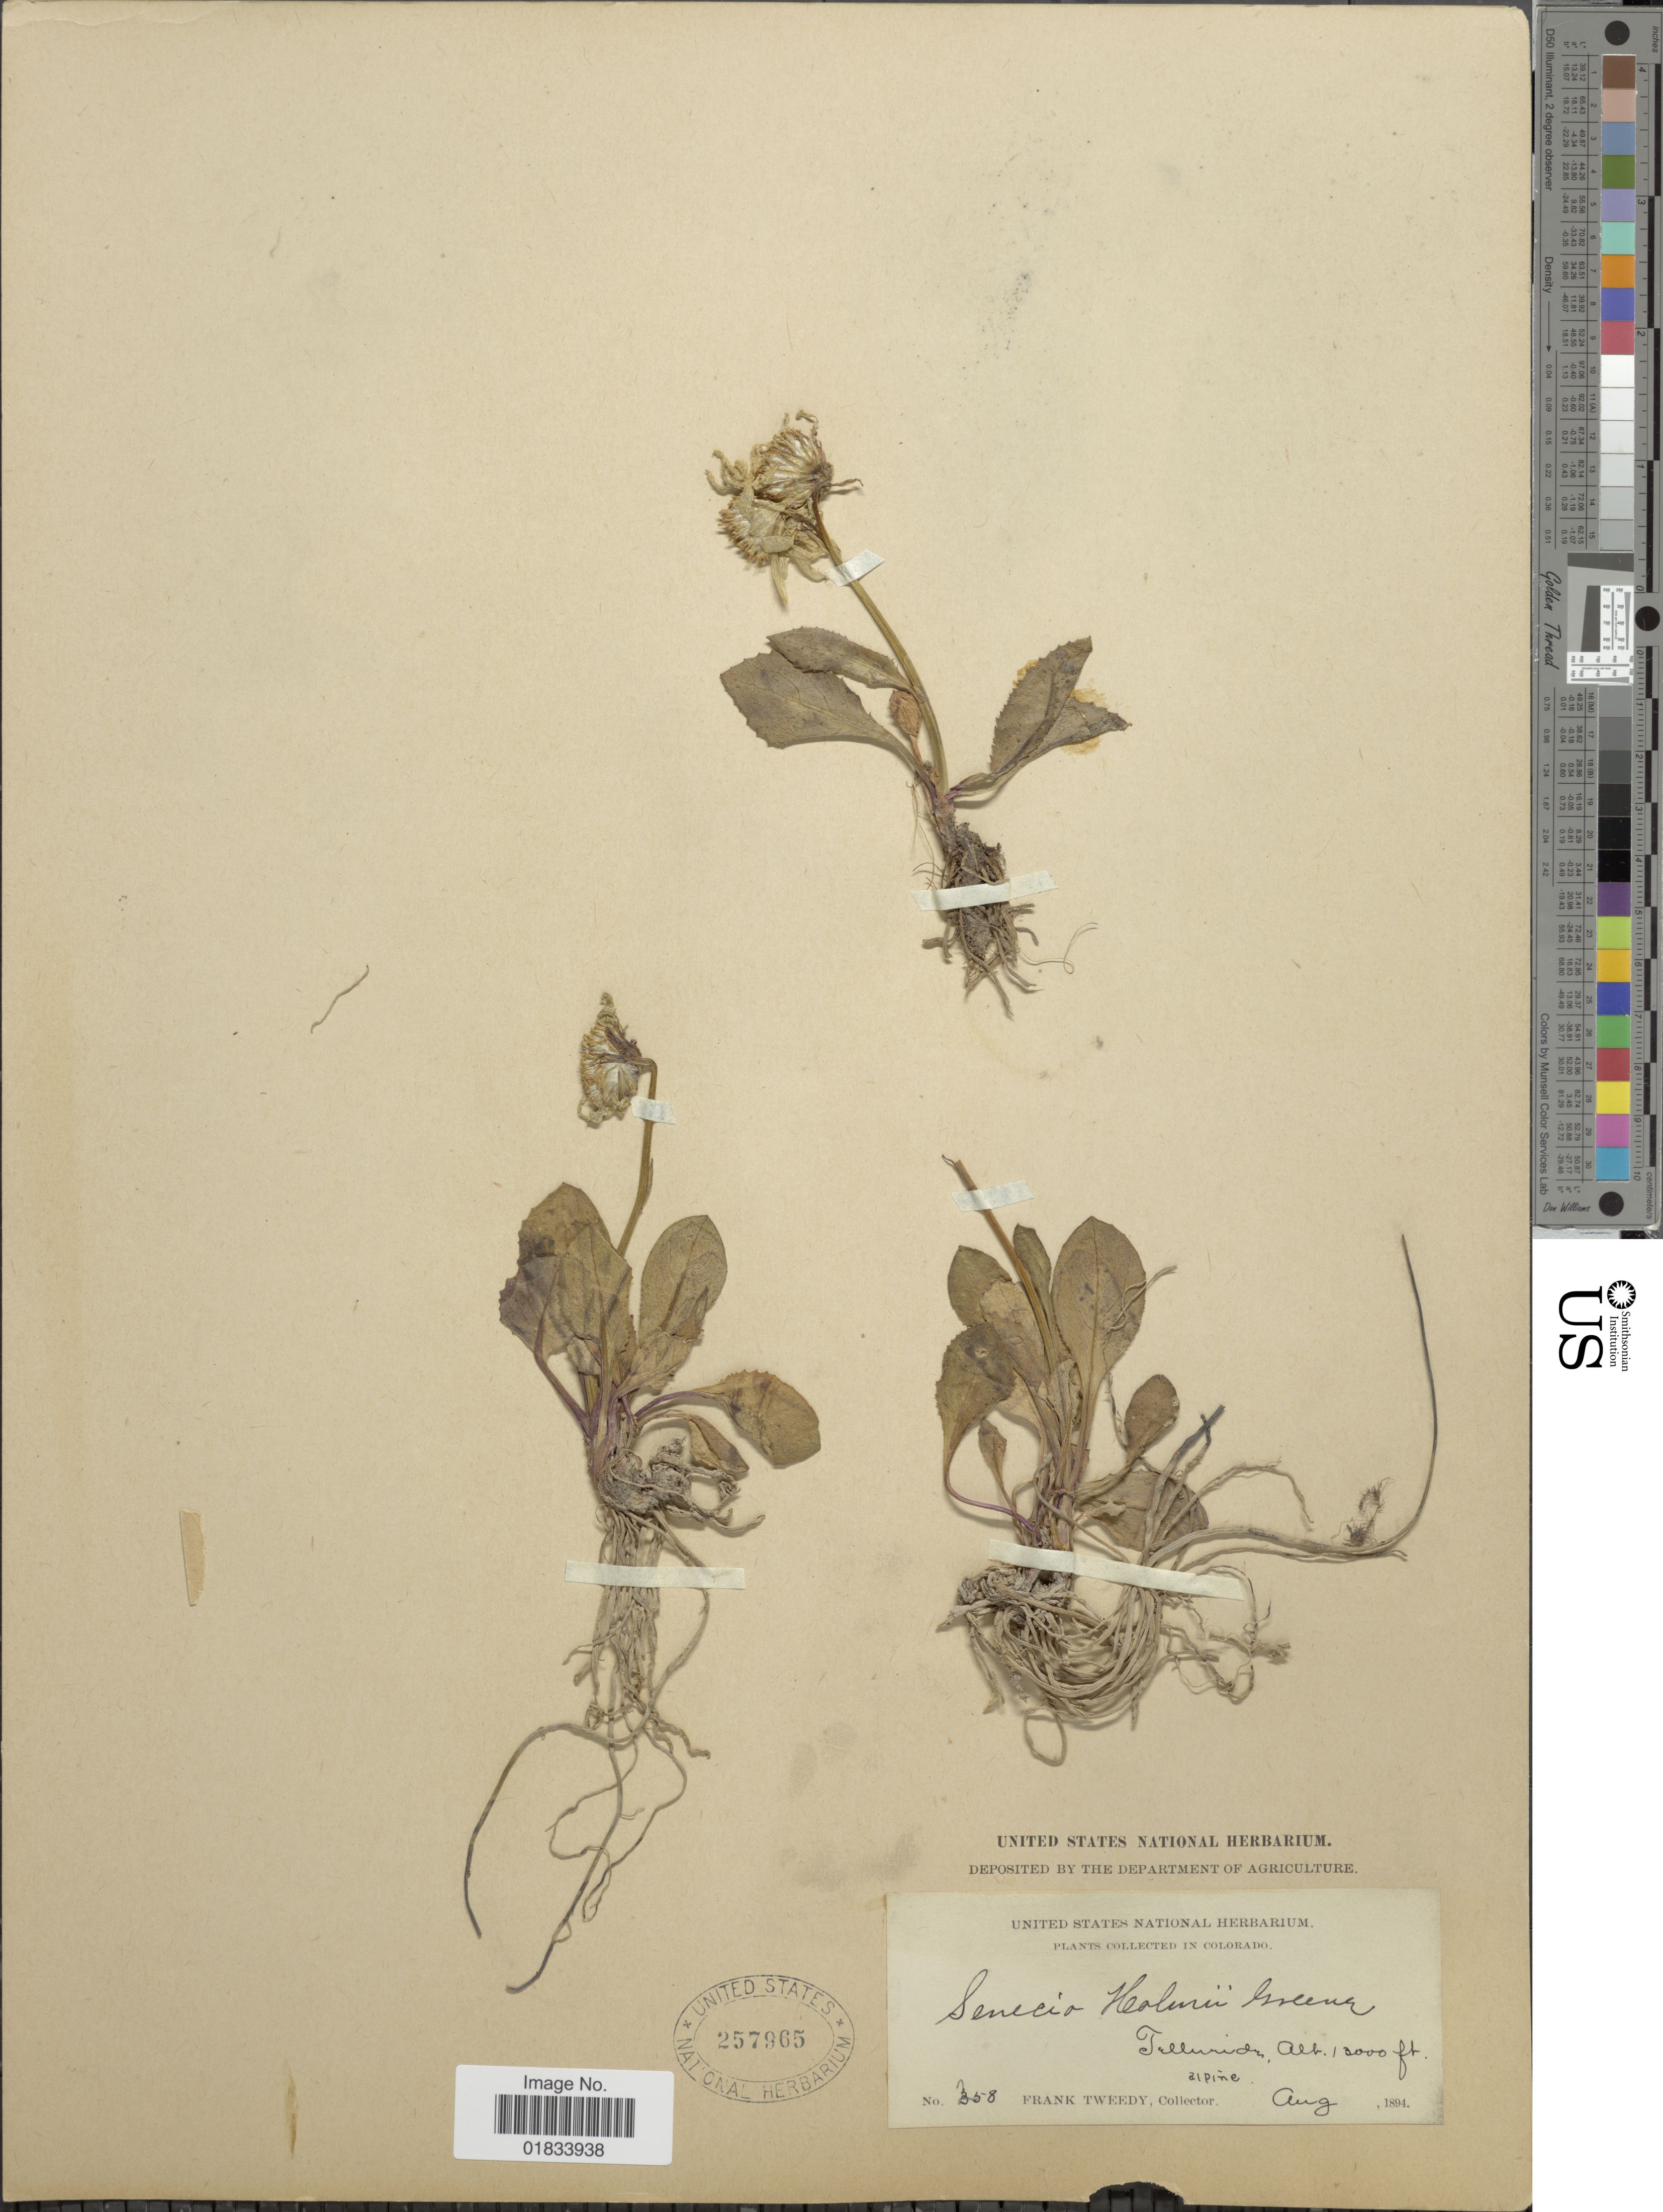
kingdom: Plantae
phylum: Tracheophyta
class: Magnoliopsida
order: Asterales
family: Asteraceae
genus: Senecio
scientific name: Senecio amplectens var. holmii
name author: (Greene) Harrington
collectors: F. Tweedy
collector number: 358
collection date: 1894-08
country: United States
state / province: Colorado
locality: Telluride, alpine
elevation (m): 3962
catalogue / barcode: US 257965